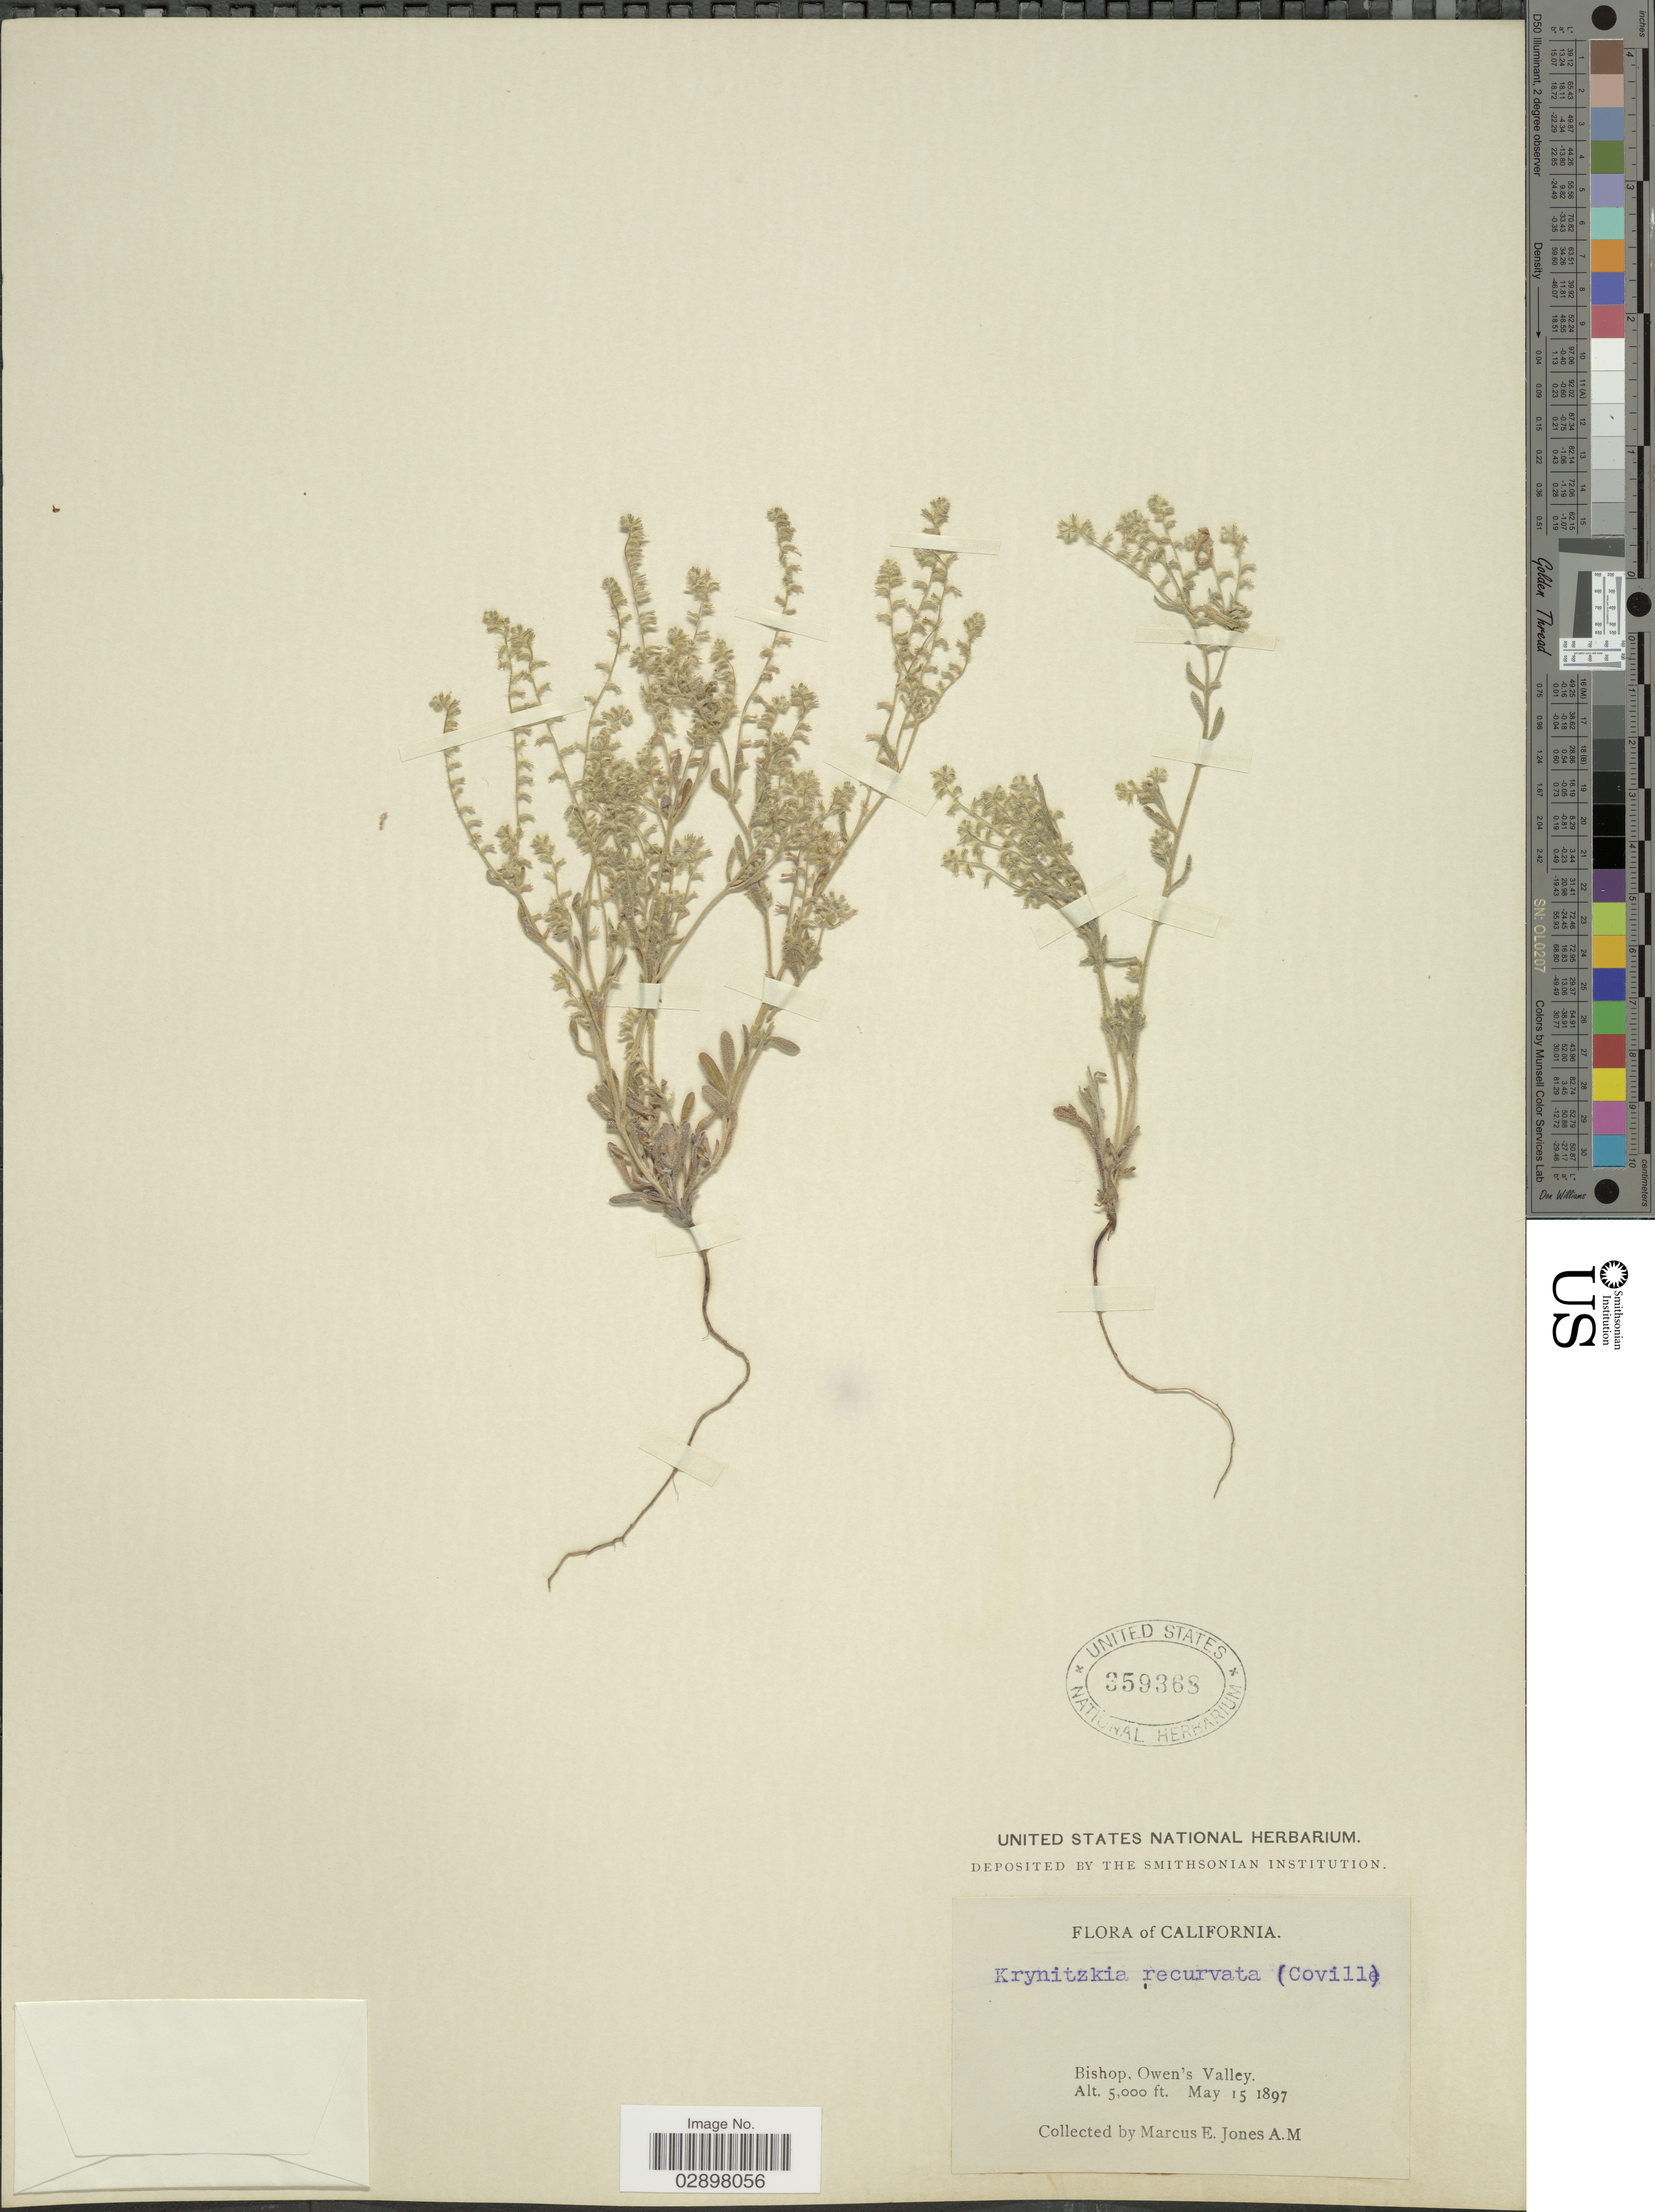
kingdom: Plantae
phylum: Tracheophyta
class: Magnoliopsida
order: Boraginales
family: Boraginaceae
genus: Cryptantha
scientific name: Cryptantha recurvata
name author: Coville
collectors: M. E. Jones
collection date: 1897-05-15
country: United States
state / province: California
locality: Bishop, Owen's Valley.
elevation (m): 1524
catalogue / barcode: US 359368